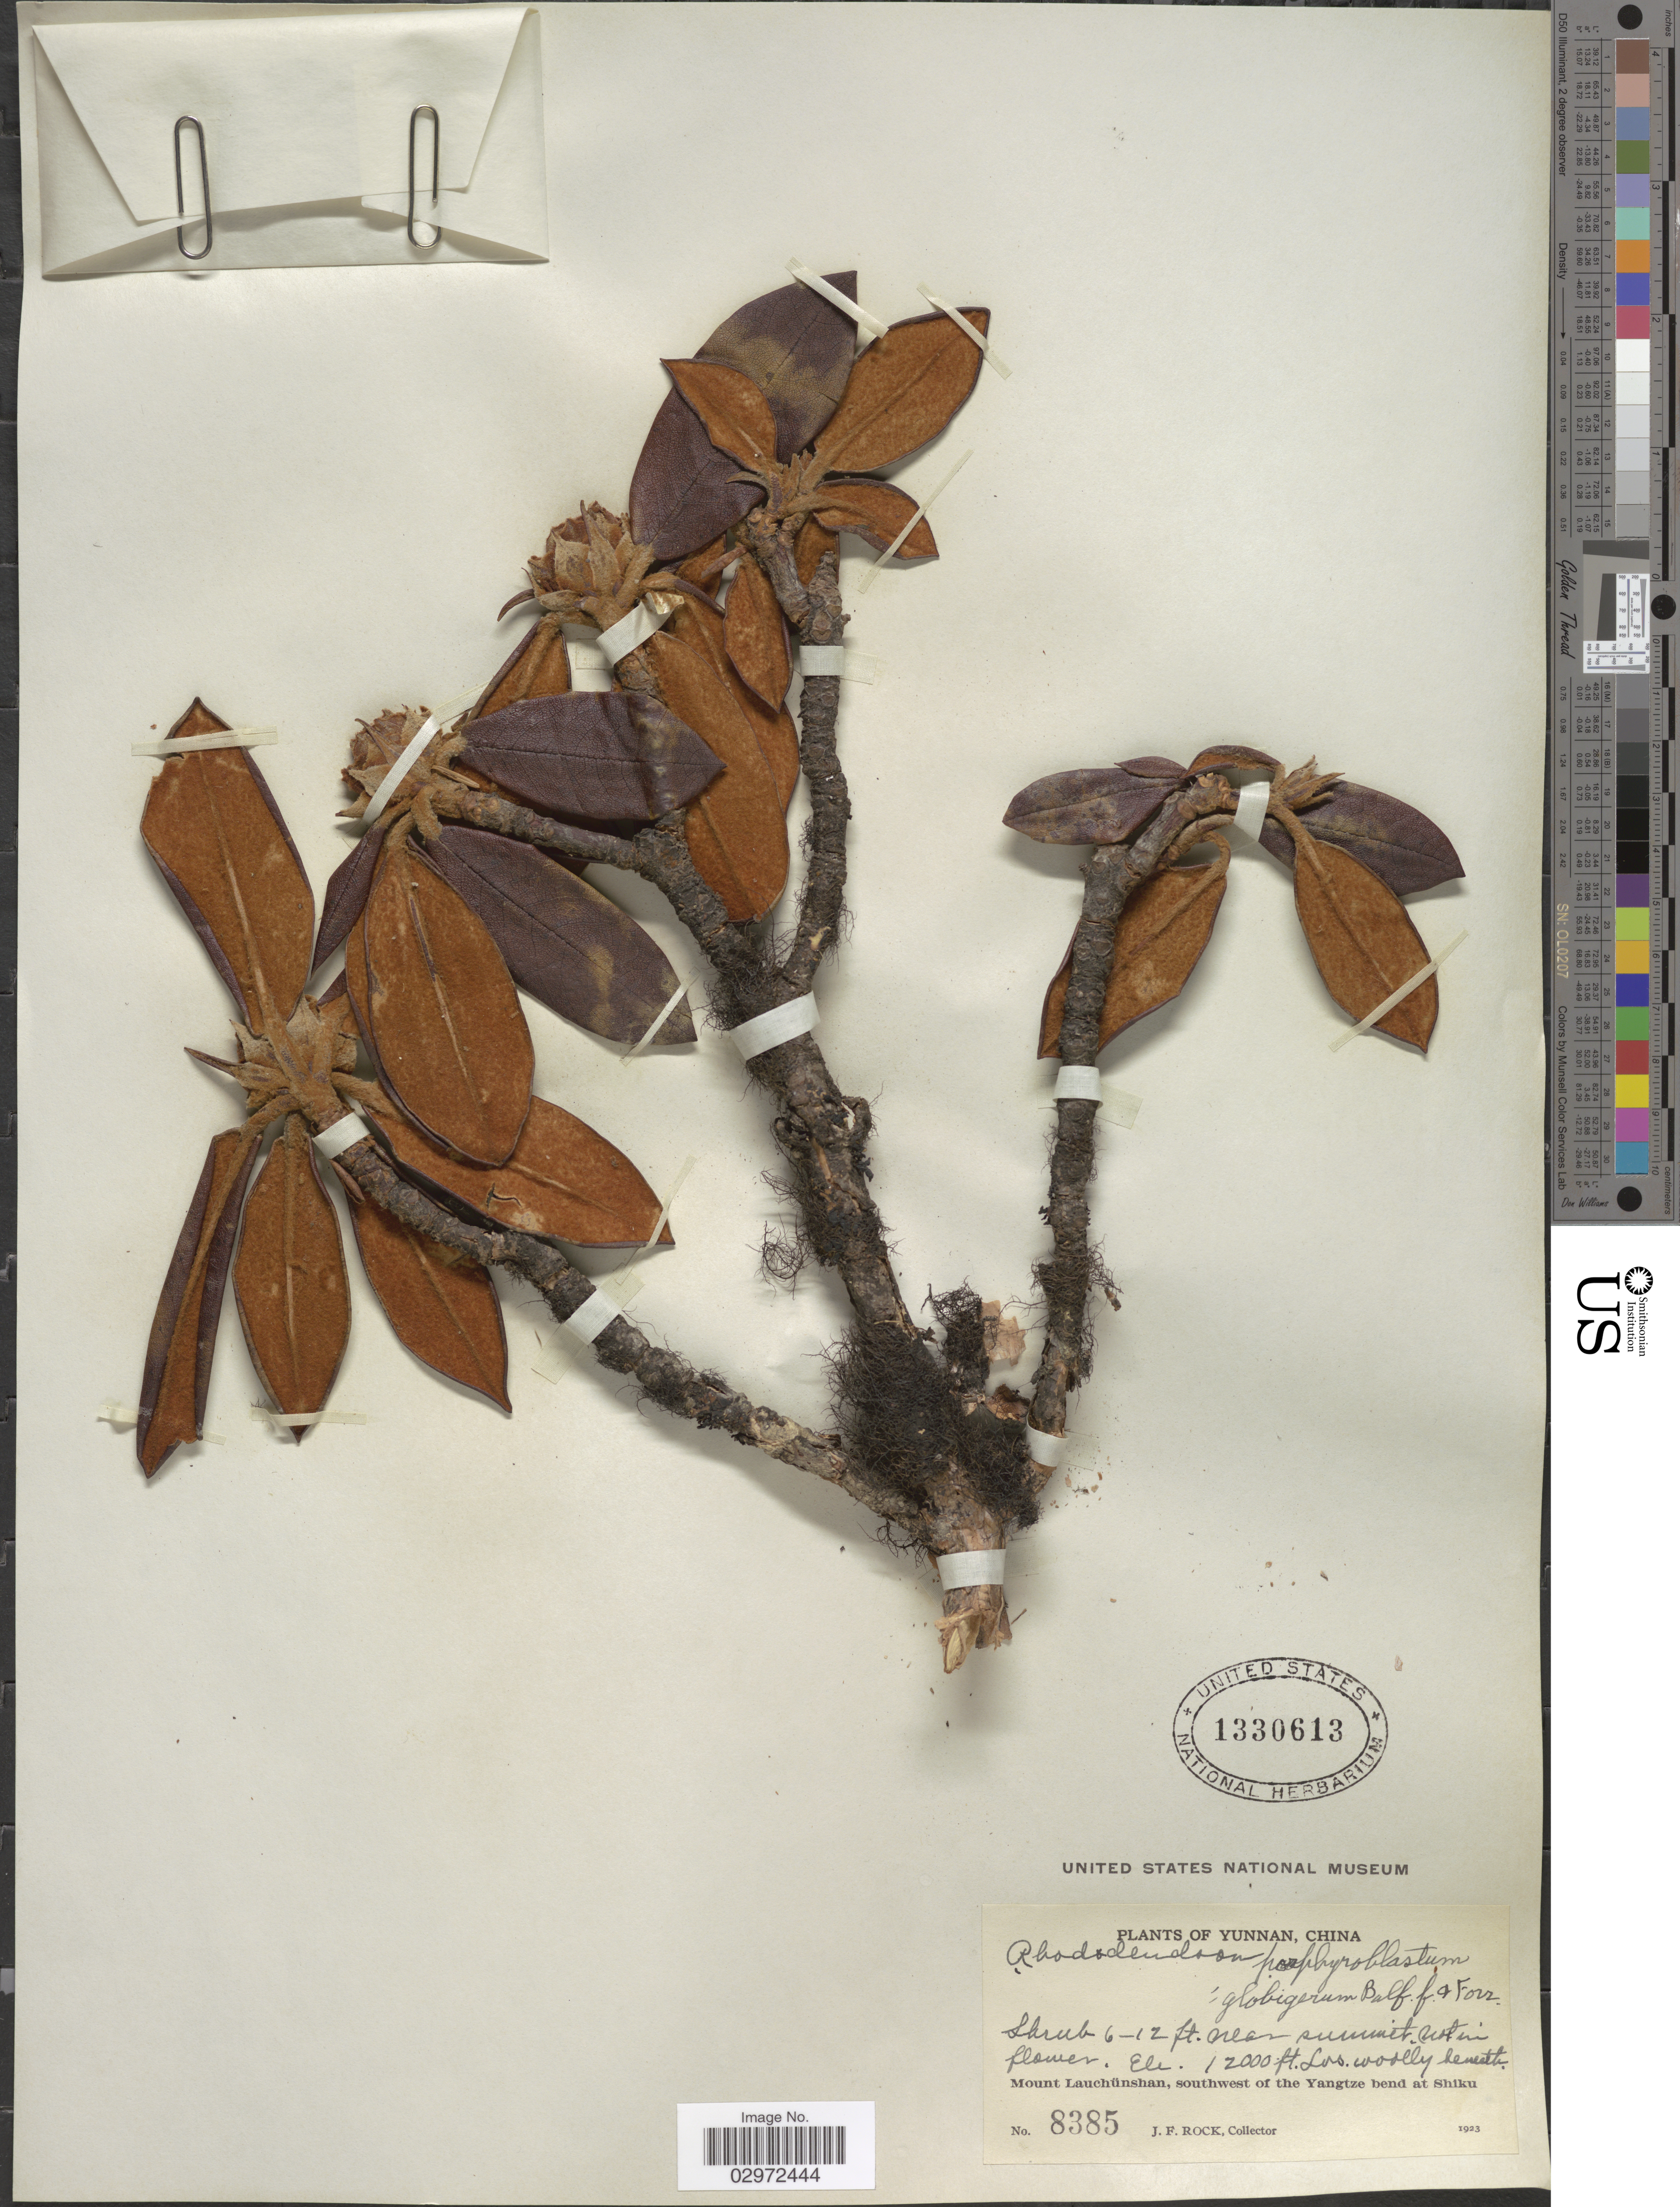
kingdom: Plantae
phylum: Tracheophyta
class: Magnoliopsida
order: Ericales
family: Ericaceae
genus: Rhododendron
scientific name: Rhododendron porphyroblastum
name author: Balf. f. & Forrest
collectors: J. Rock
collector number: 8385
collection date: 1923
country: China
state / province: Yunnan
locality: Yunnan, Mount Lauchünshan, southwest of the Yangtze bend at Shiku.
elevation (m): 3658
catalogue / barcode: US 1330613